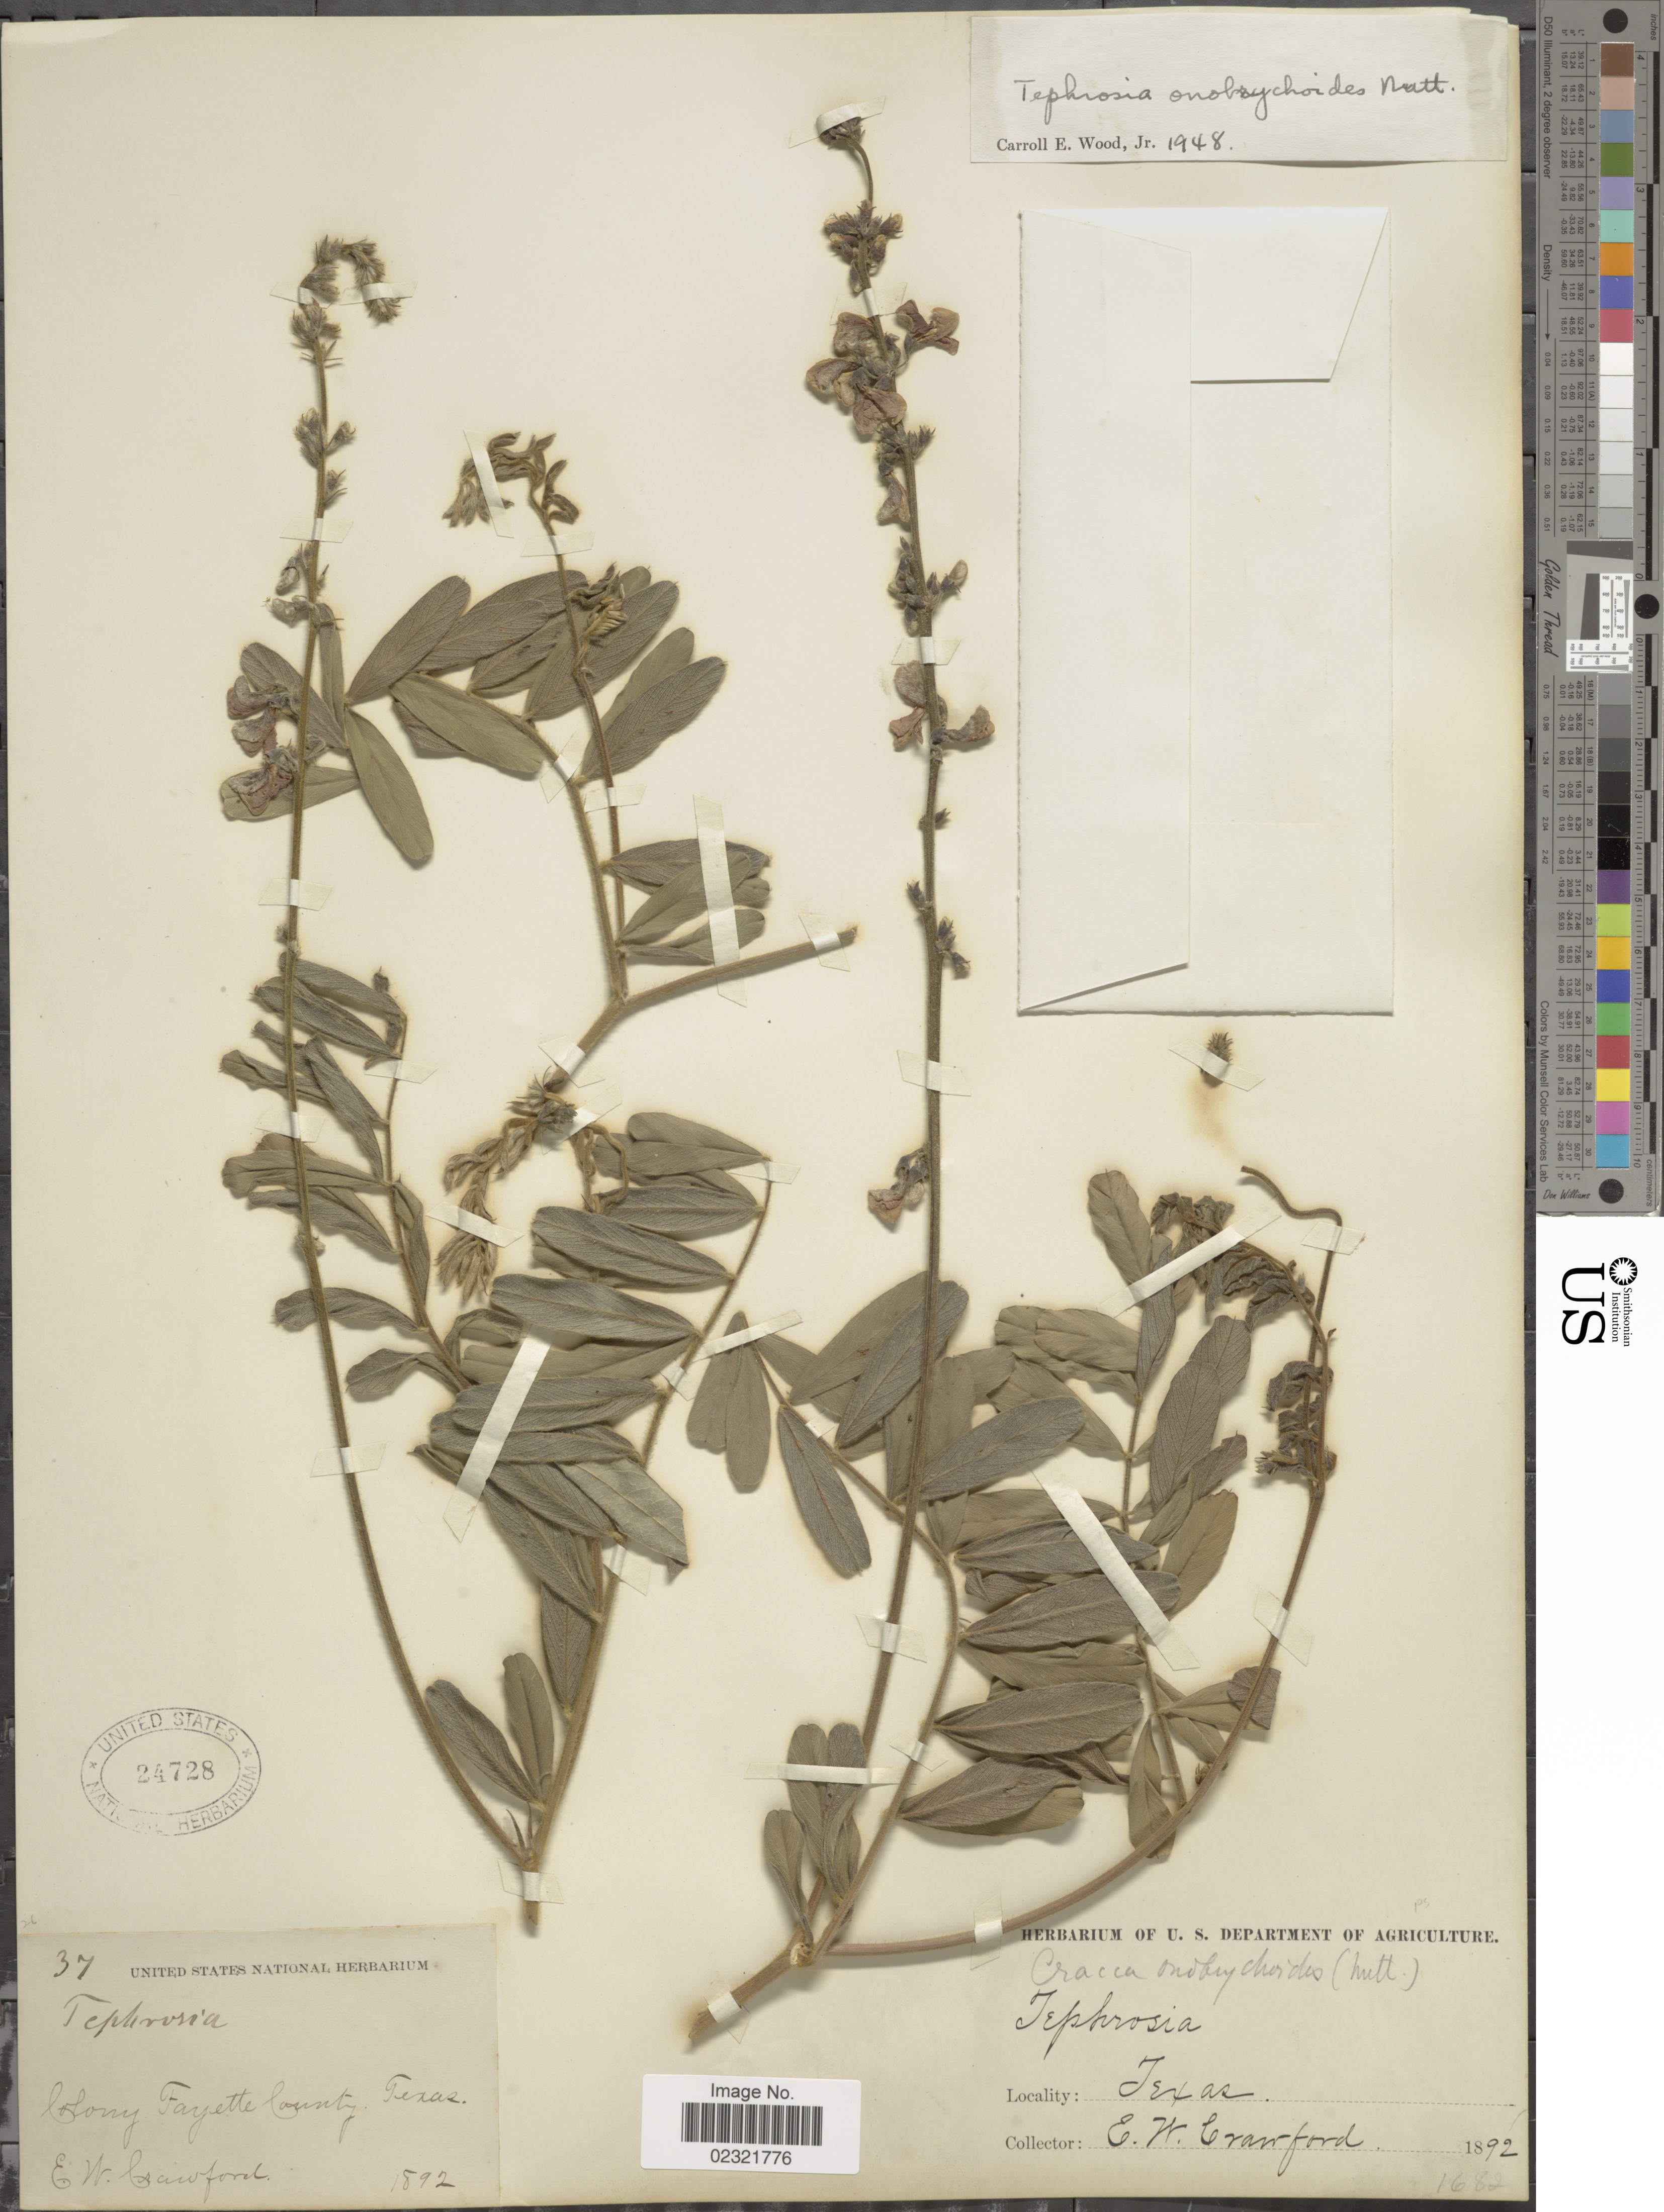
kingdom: Plantae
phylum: Tracheophyta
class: Magnoliopsida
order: Fabales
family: Fabaceae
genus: Tephrosia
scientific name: Tephrosia onobrychoides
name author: Nutt.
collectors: E. Crawford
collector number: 37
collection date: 1892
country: United States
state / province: Texas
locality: Colony Fayette County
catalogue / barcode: US 24728